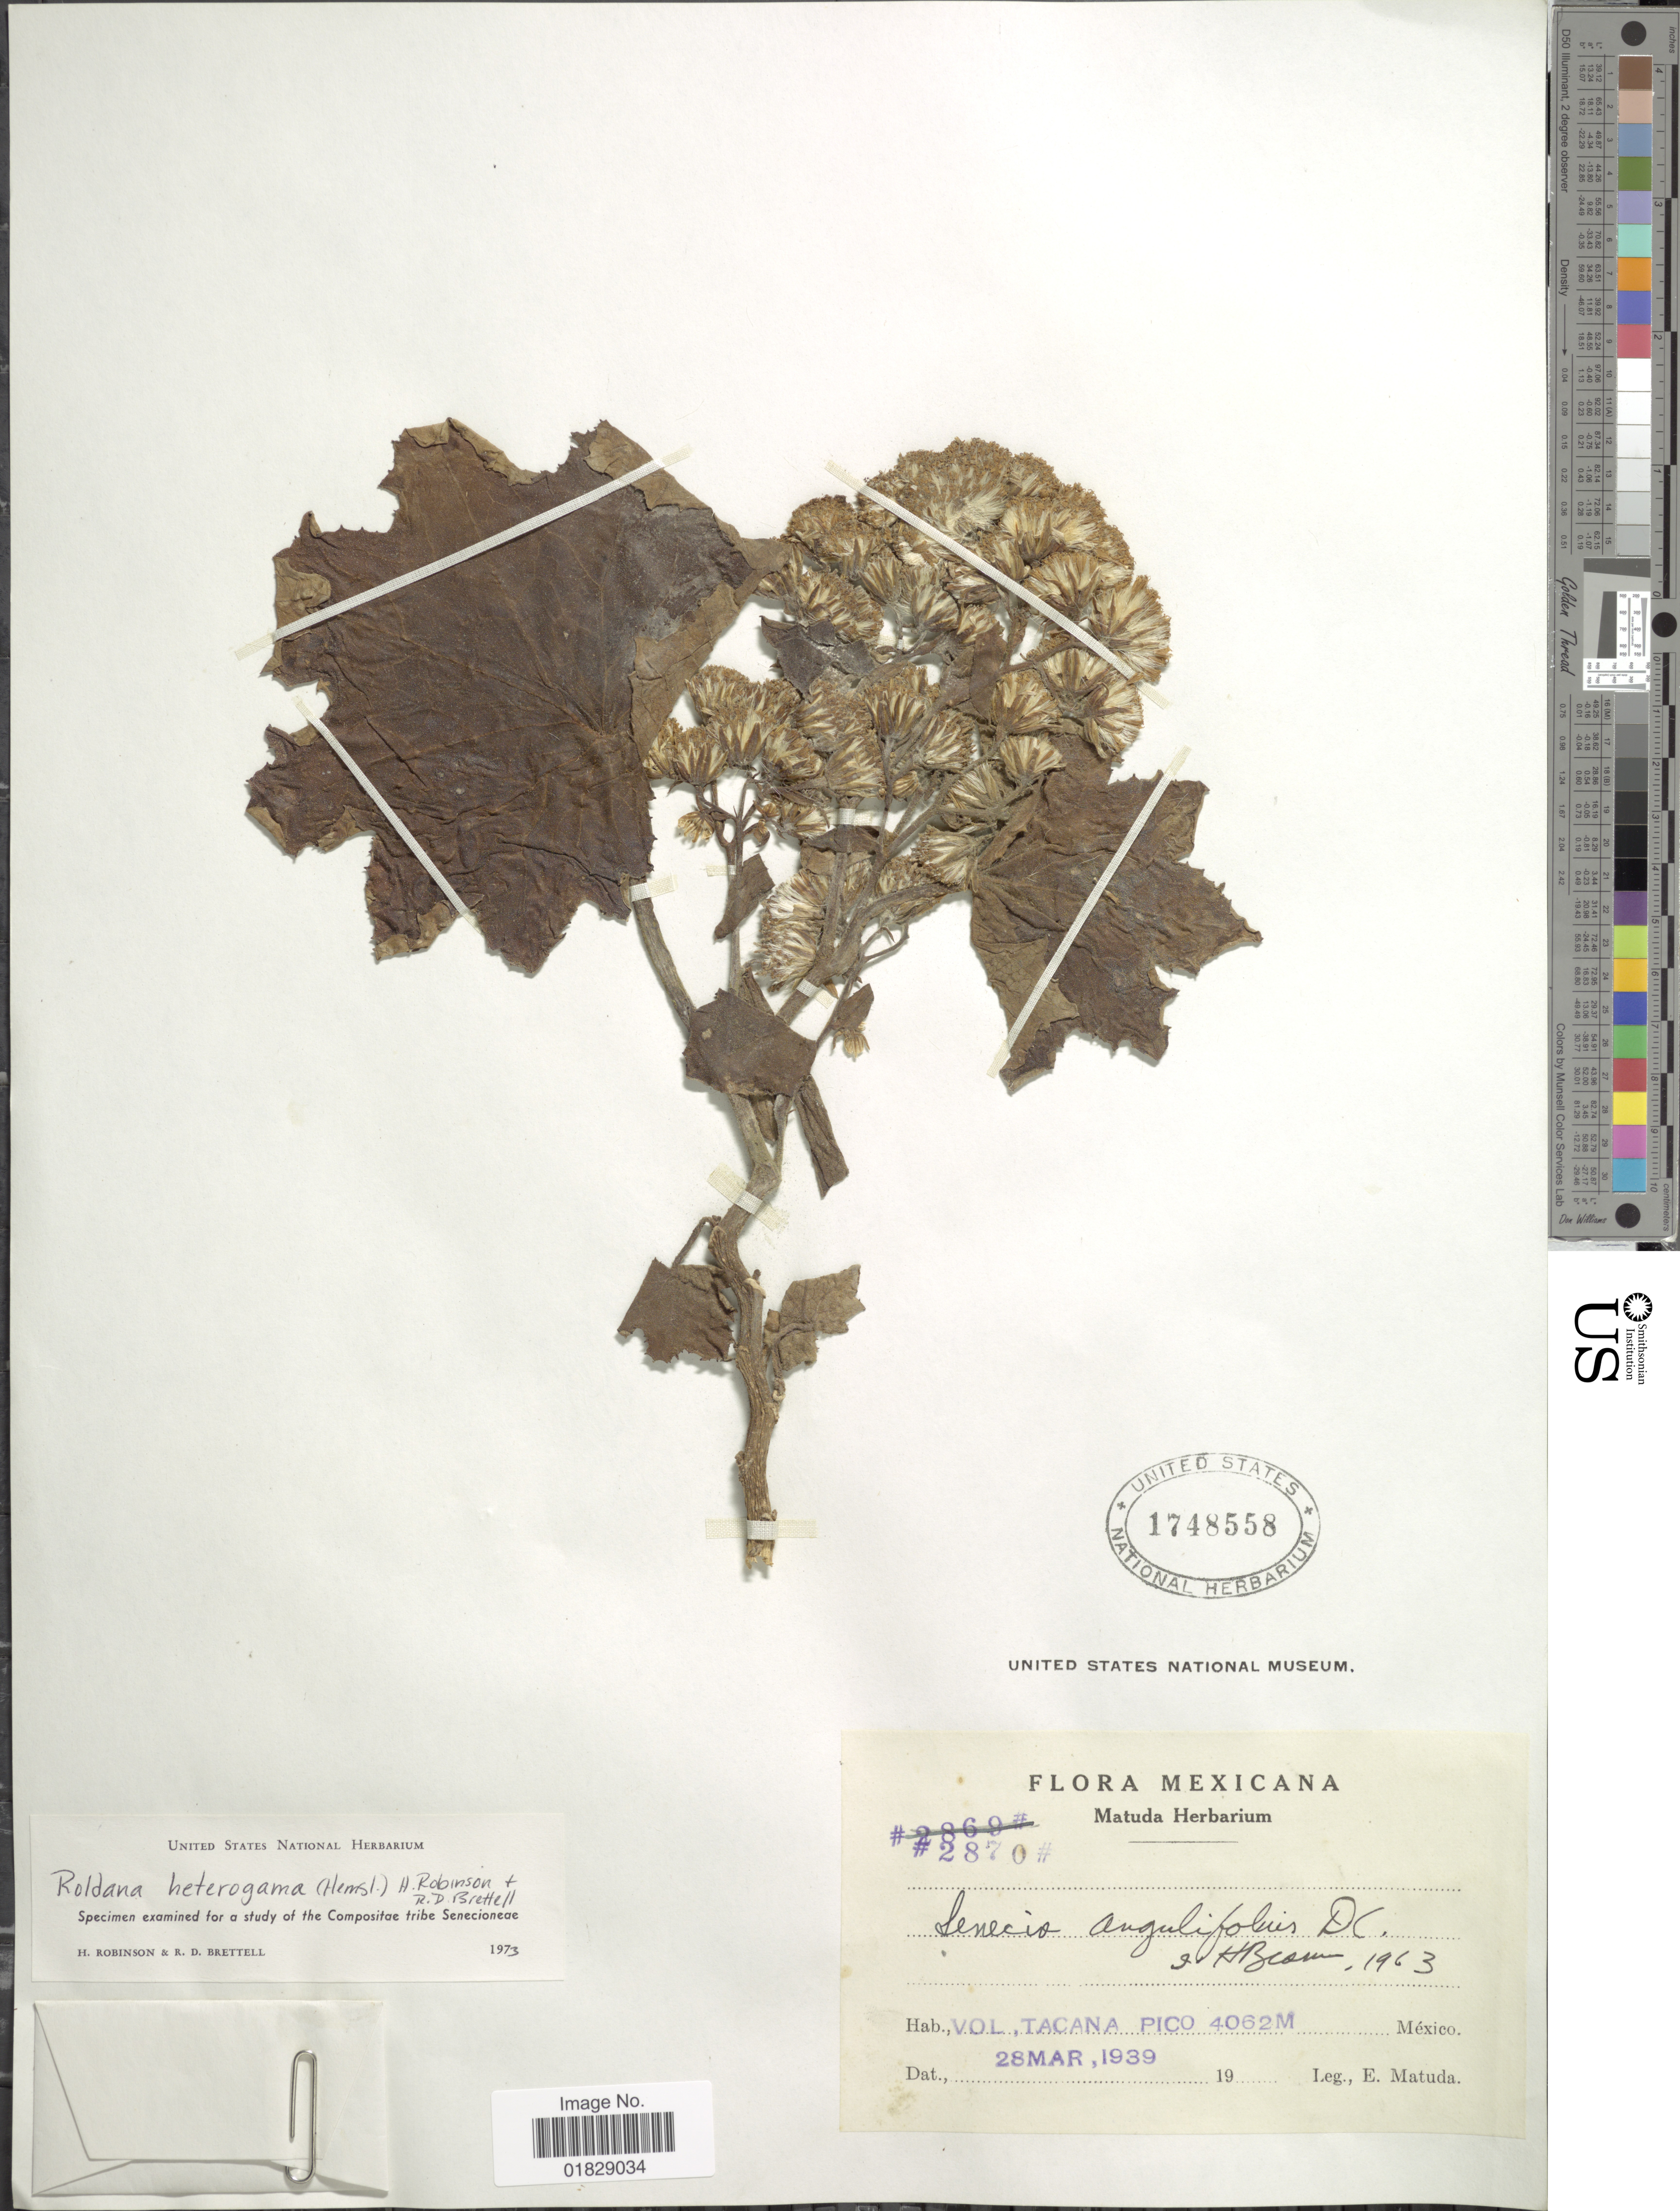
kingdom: Plantae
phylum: Tracheophyta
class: Magnoliopsida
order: Asterales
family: Asteraceae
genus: Roldana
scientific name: Roldana heterogama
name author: (Benth.) H. Rob. & Brettell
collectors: E. Matuda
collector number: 2870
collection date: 1939-03-28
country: Mexico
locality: Vol. Tacana Pico, México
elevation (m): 4062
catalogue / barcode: US 1748558